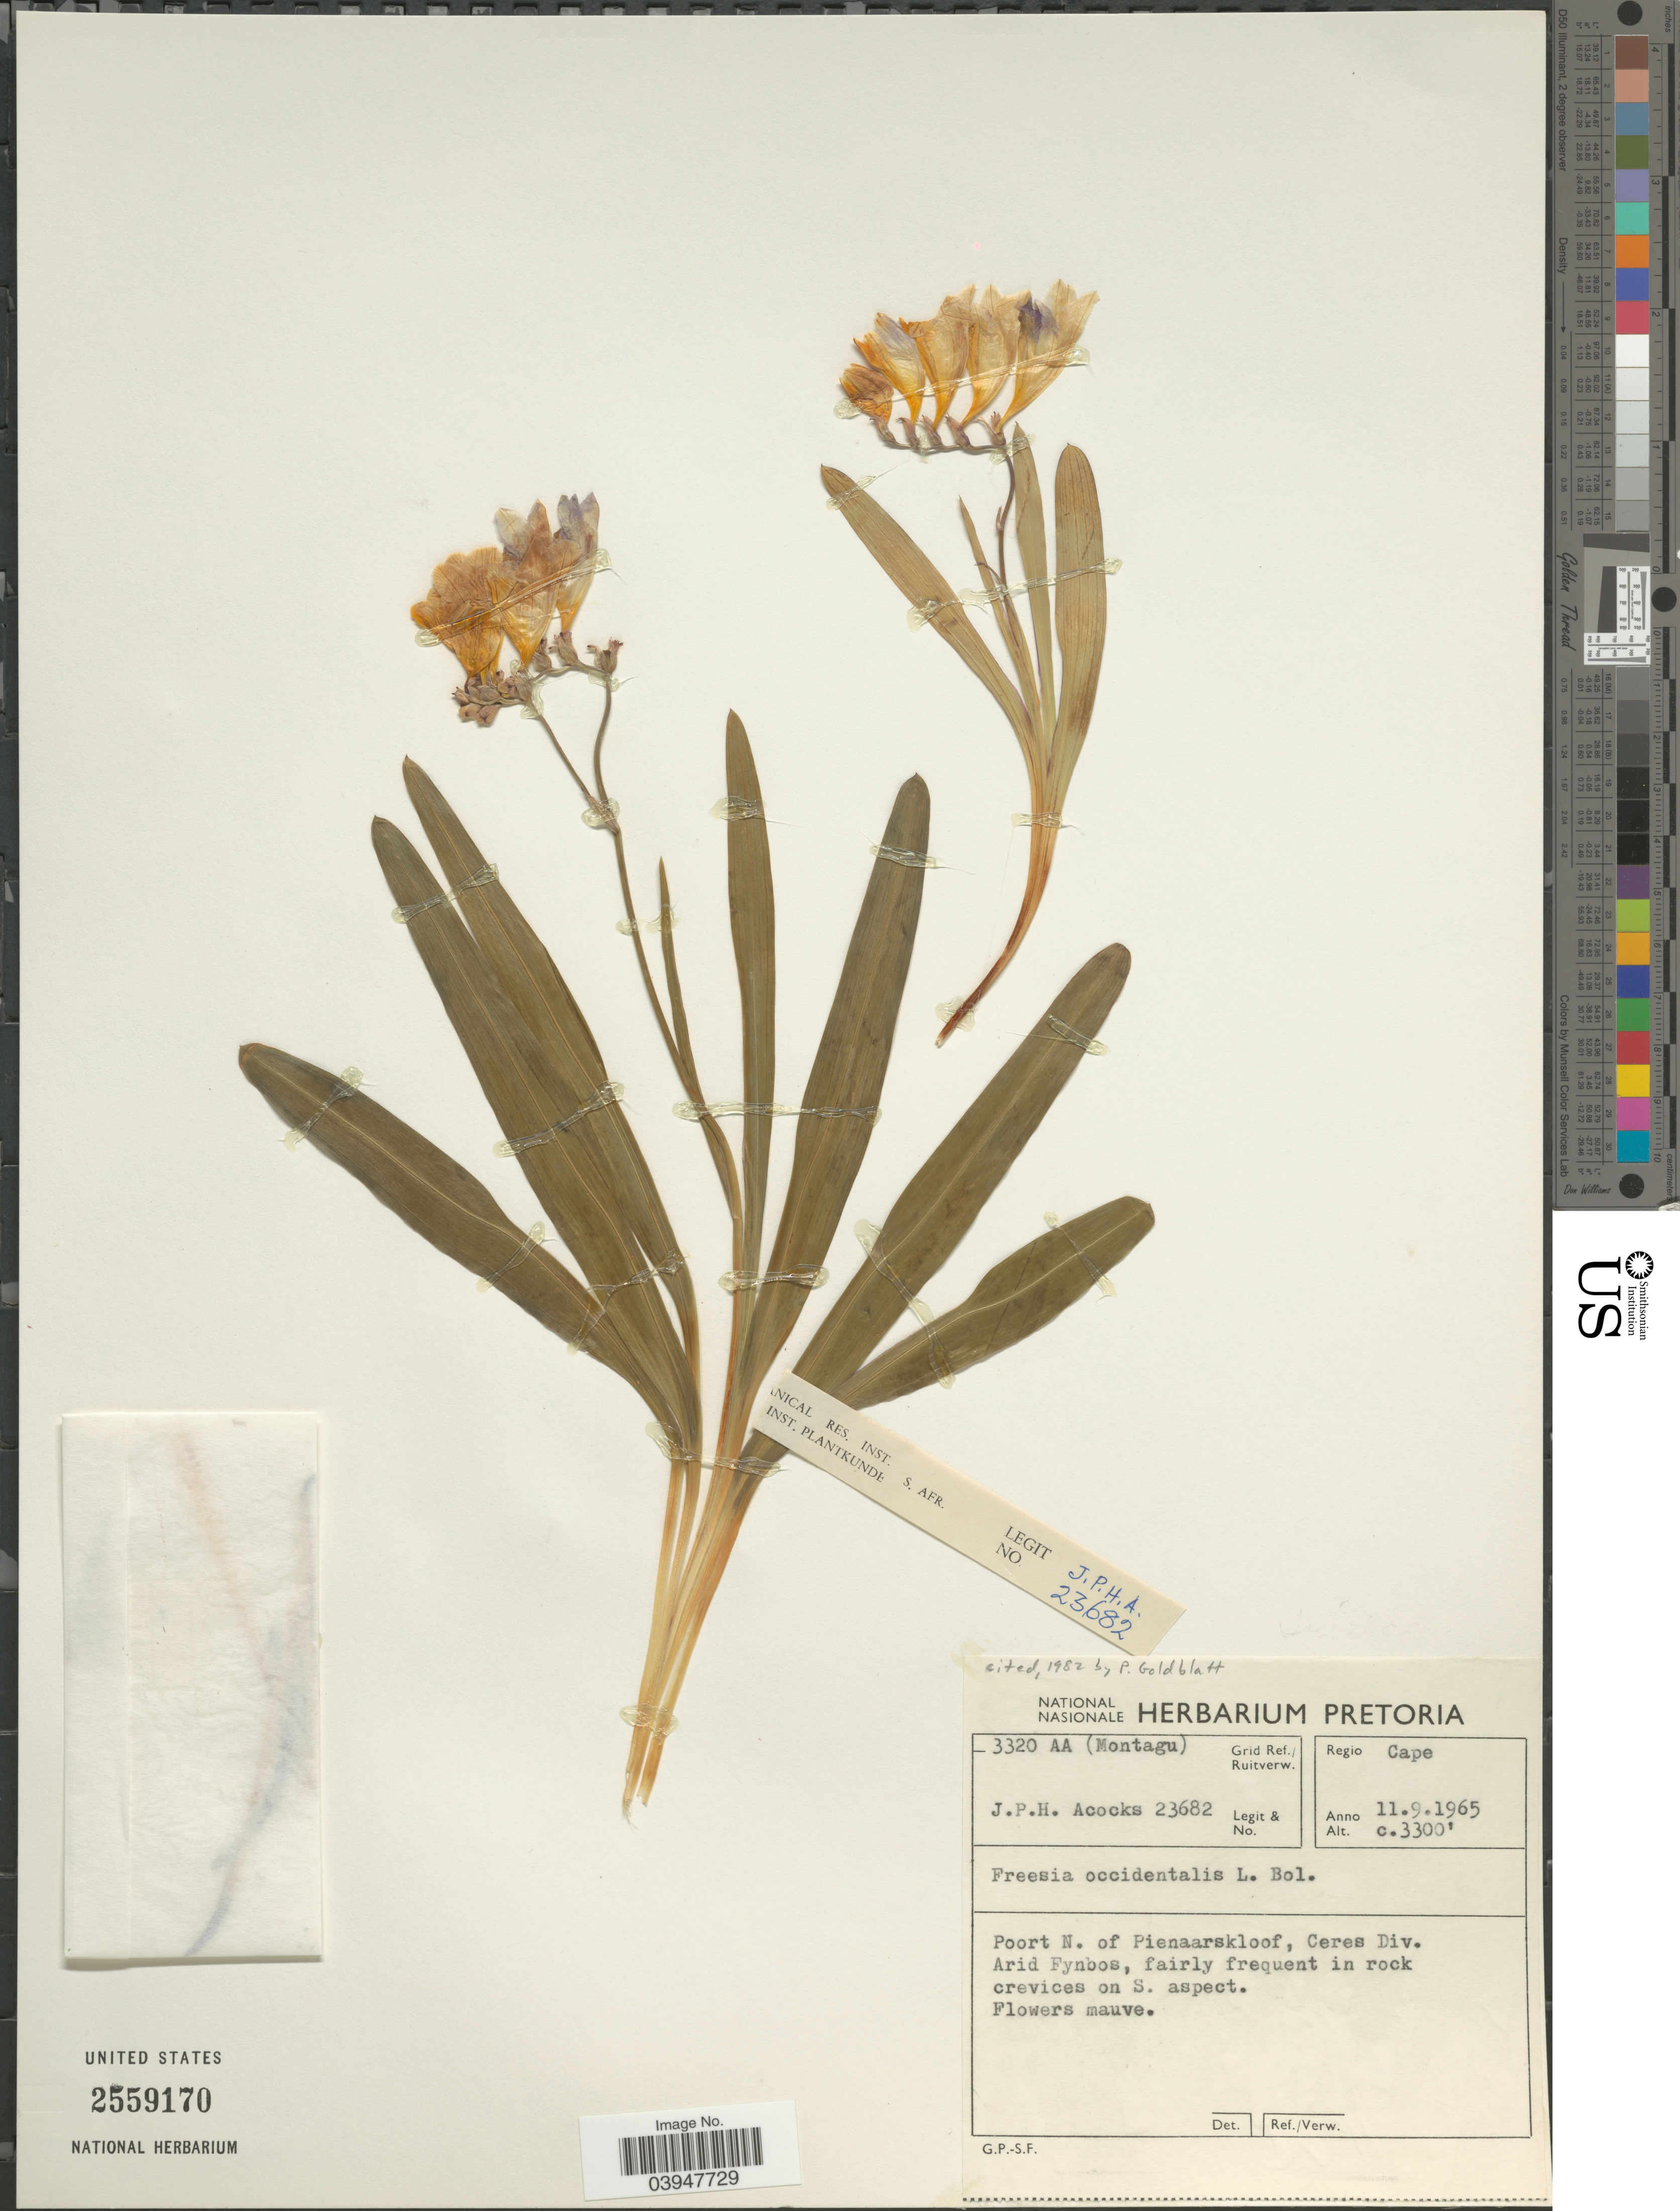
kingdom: Plantae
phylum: Tracheophyta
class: Liliopsida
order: Asparagales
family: Iridaceae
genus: Freesia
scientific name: Freesia occidentalis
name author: L. Bolus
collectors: J. P. Acocks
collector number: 23682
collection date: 1965-09-11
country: South Africa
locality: Grid Ref./ Ruitverw. 3320 AA (Montagu). Regio Cape. Poort N. of Pienaarskloof, Ceres Div. Arid Fynbos, fairly frequent in rock crevices on S. apsect.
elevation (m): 1006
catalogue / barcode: US 2559170